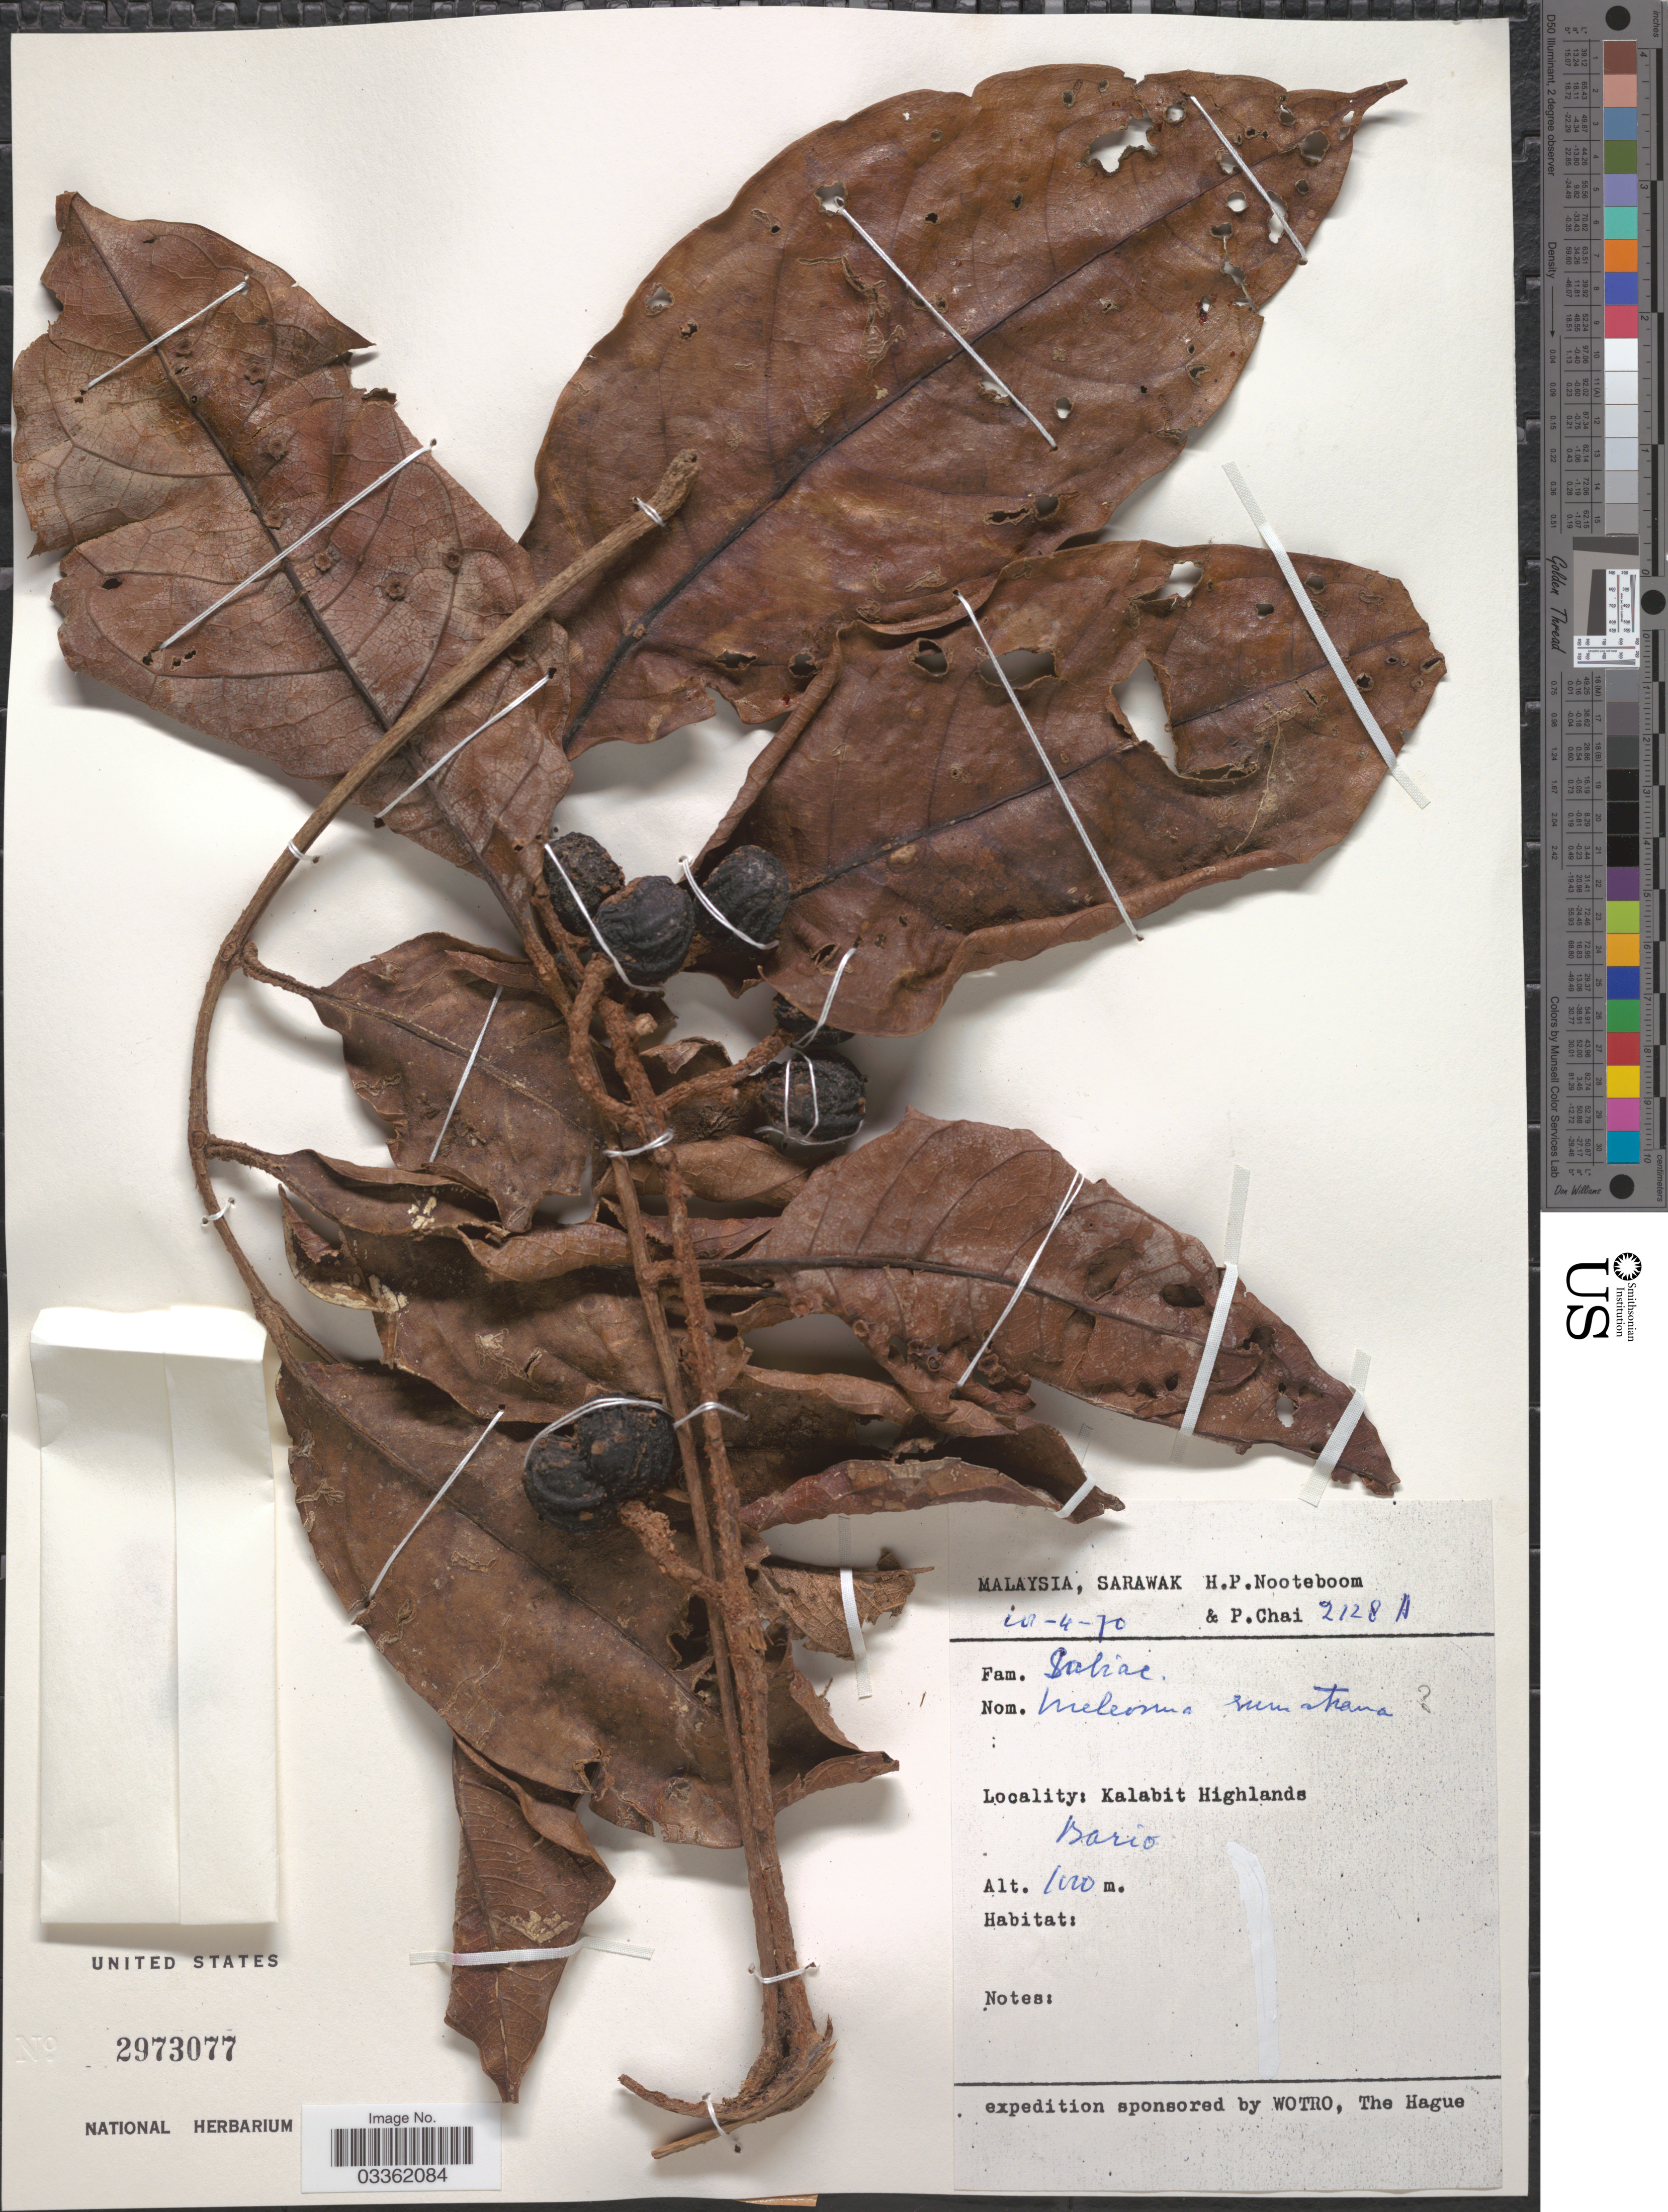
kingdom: Plantae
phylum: Tracheophyta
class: Magnoliopsida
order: Proteales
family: Sabiaceae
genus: Meliosma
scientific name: Meliosma sumatrana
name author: (Jack) Walp.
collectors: H. P. Nooteboom & P. Chai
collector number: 2128A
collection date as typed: Transcribed d/m/y: 18/4/70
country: Malaysia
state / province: Sarawak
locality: Kalabit Highlands. Bario.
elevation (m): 1000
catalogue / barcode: US 2973077